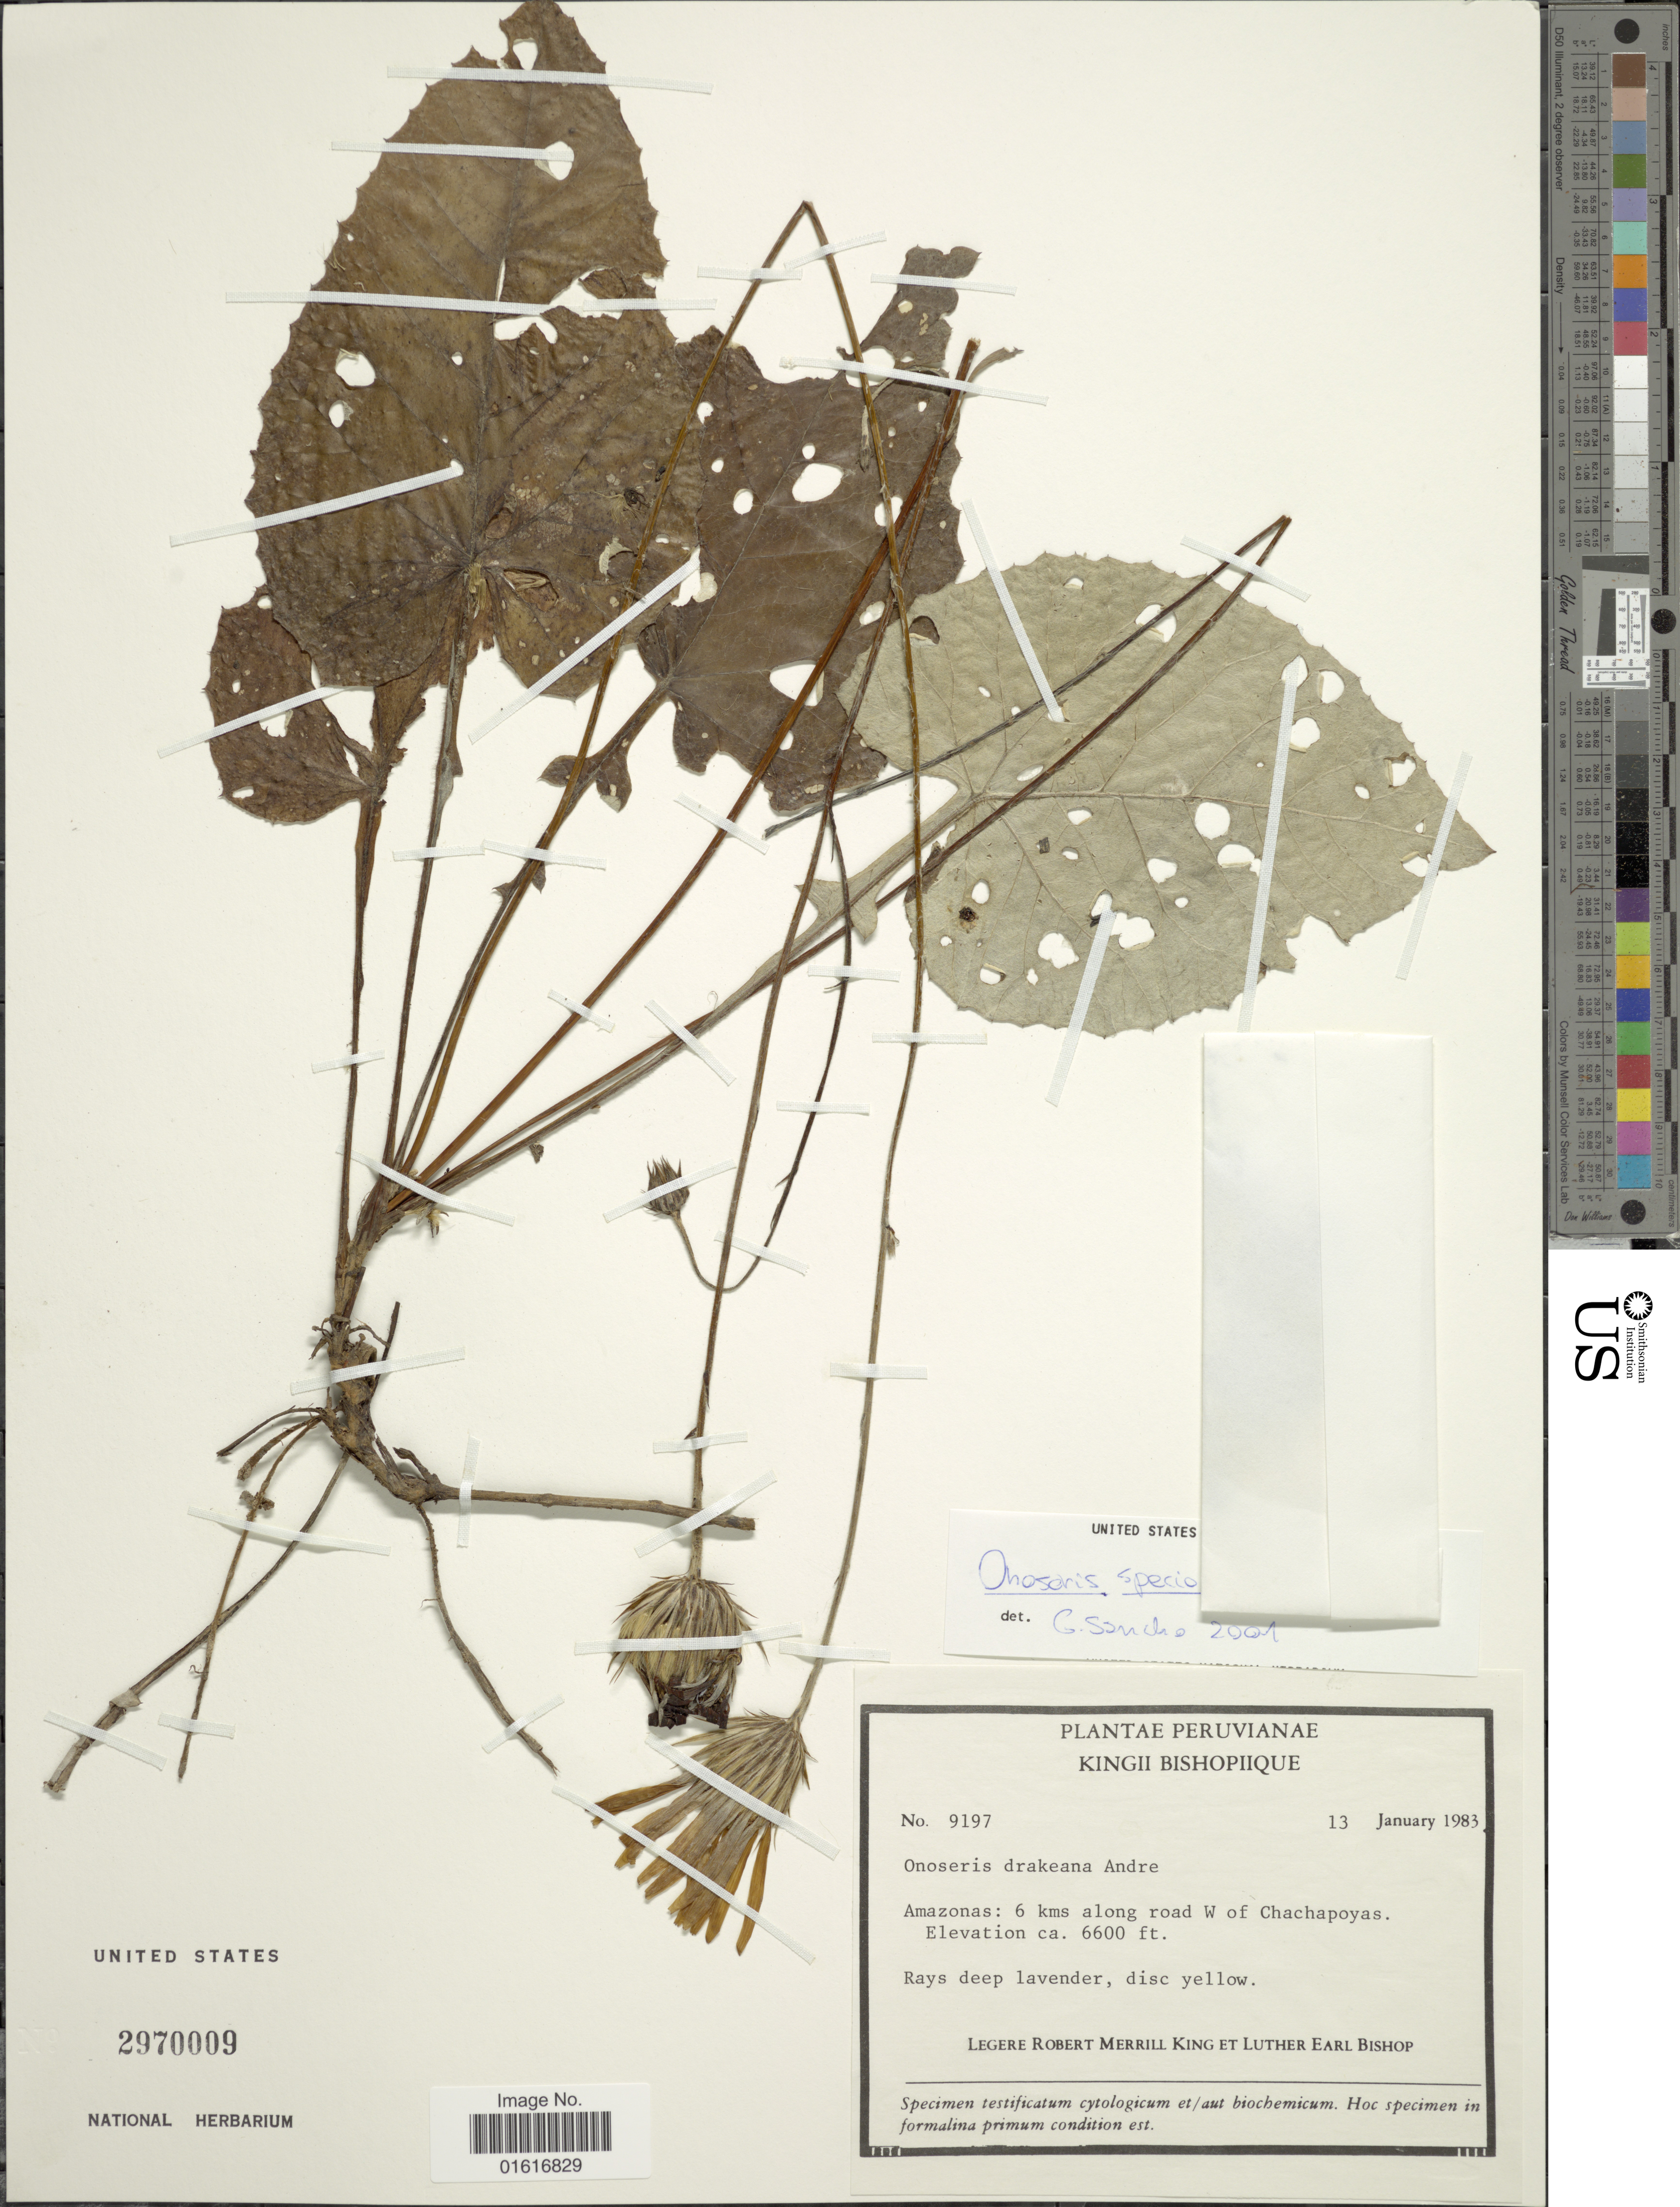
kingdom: Plantae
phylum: Tracheophyta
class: Magnoliopsida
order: Asterales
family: Asteraceae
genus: Onoseris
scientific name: Onoseris speciosa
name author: Kunth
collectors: R. M. King & L. E. Bishop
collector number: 9197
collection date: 1983-01-13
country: Peru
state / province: Amazonas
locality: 6 kms along road W of Chachapoyas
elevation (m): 2012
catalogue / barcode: US 2970009